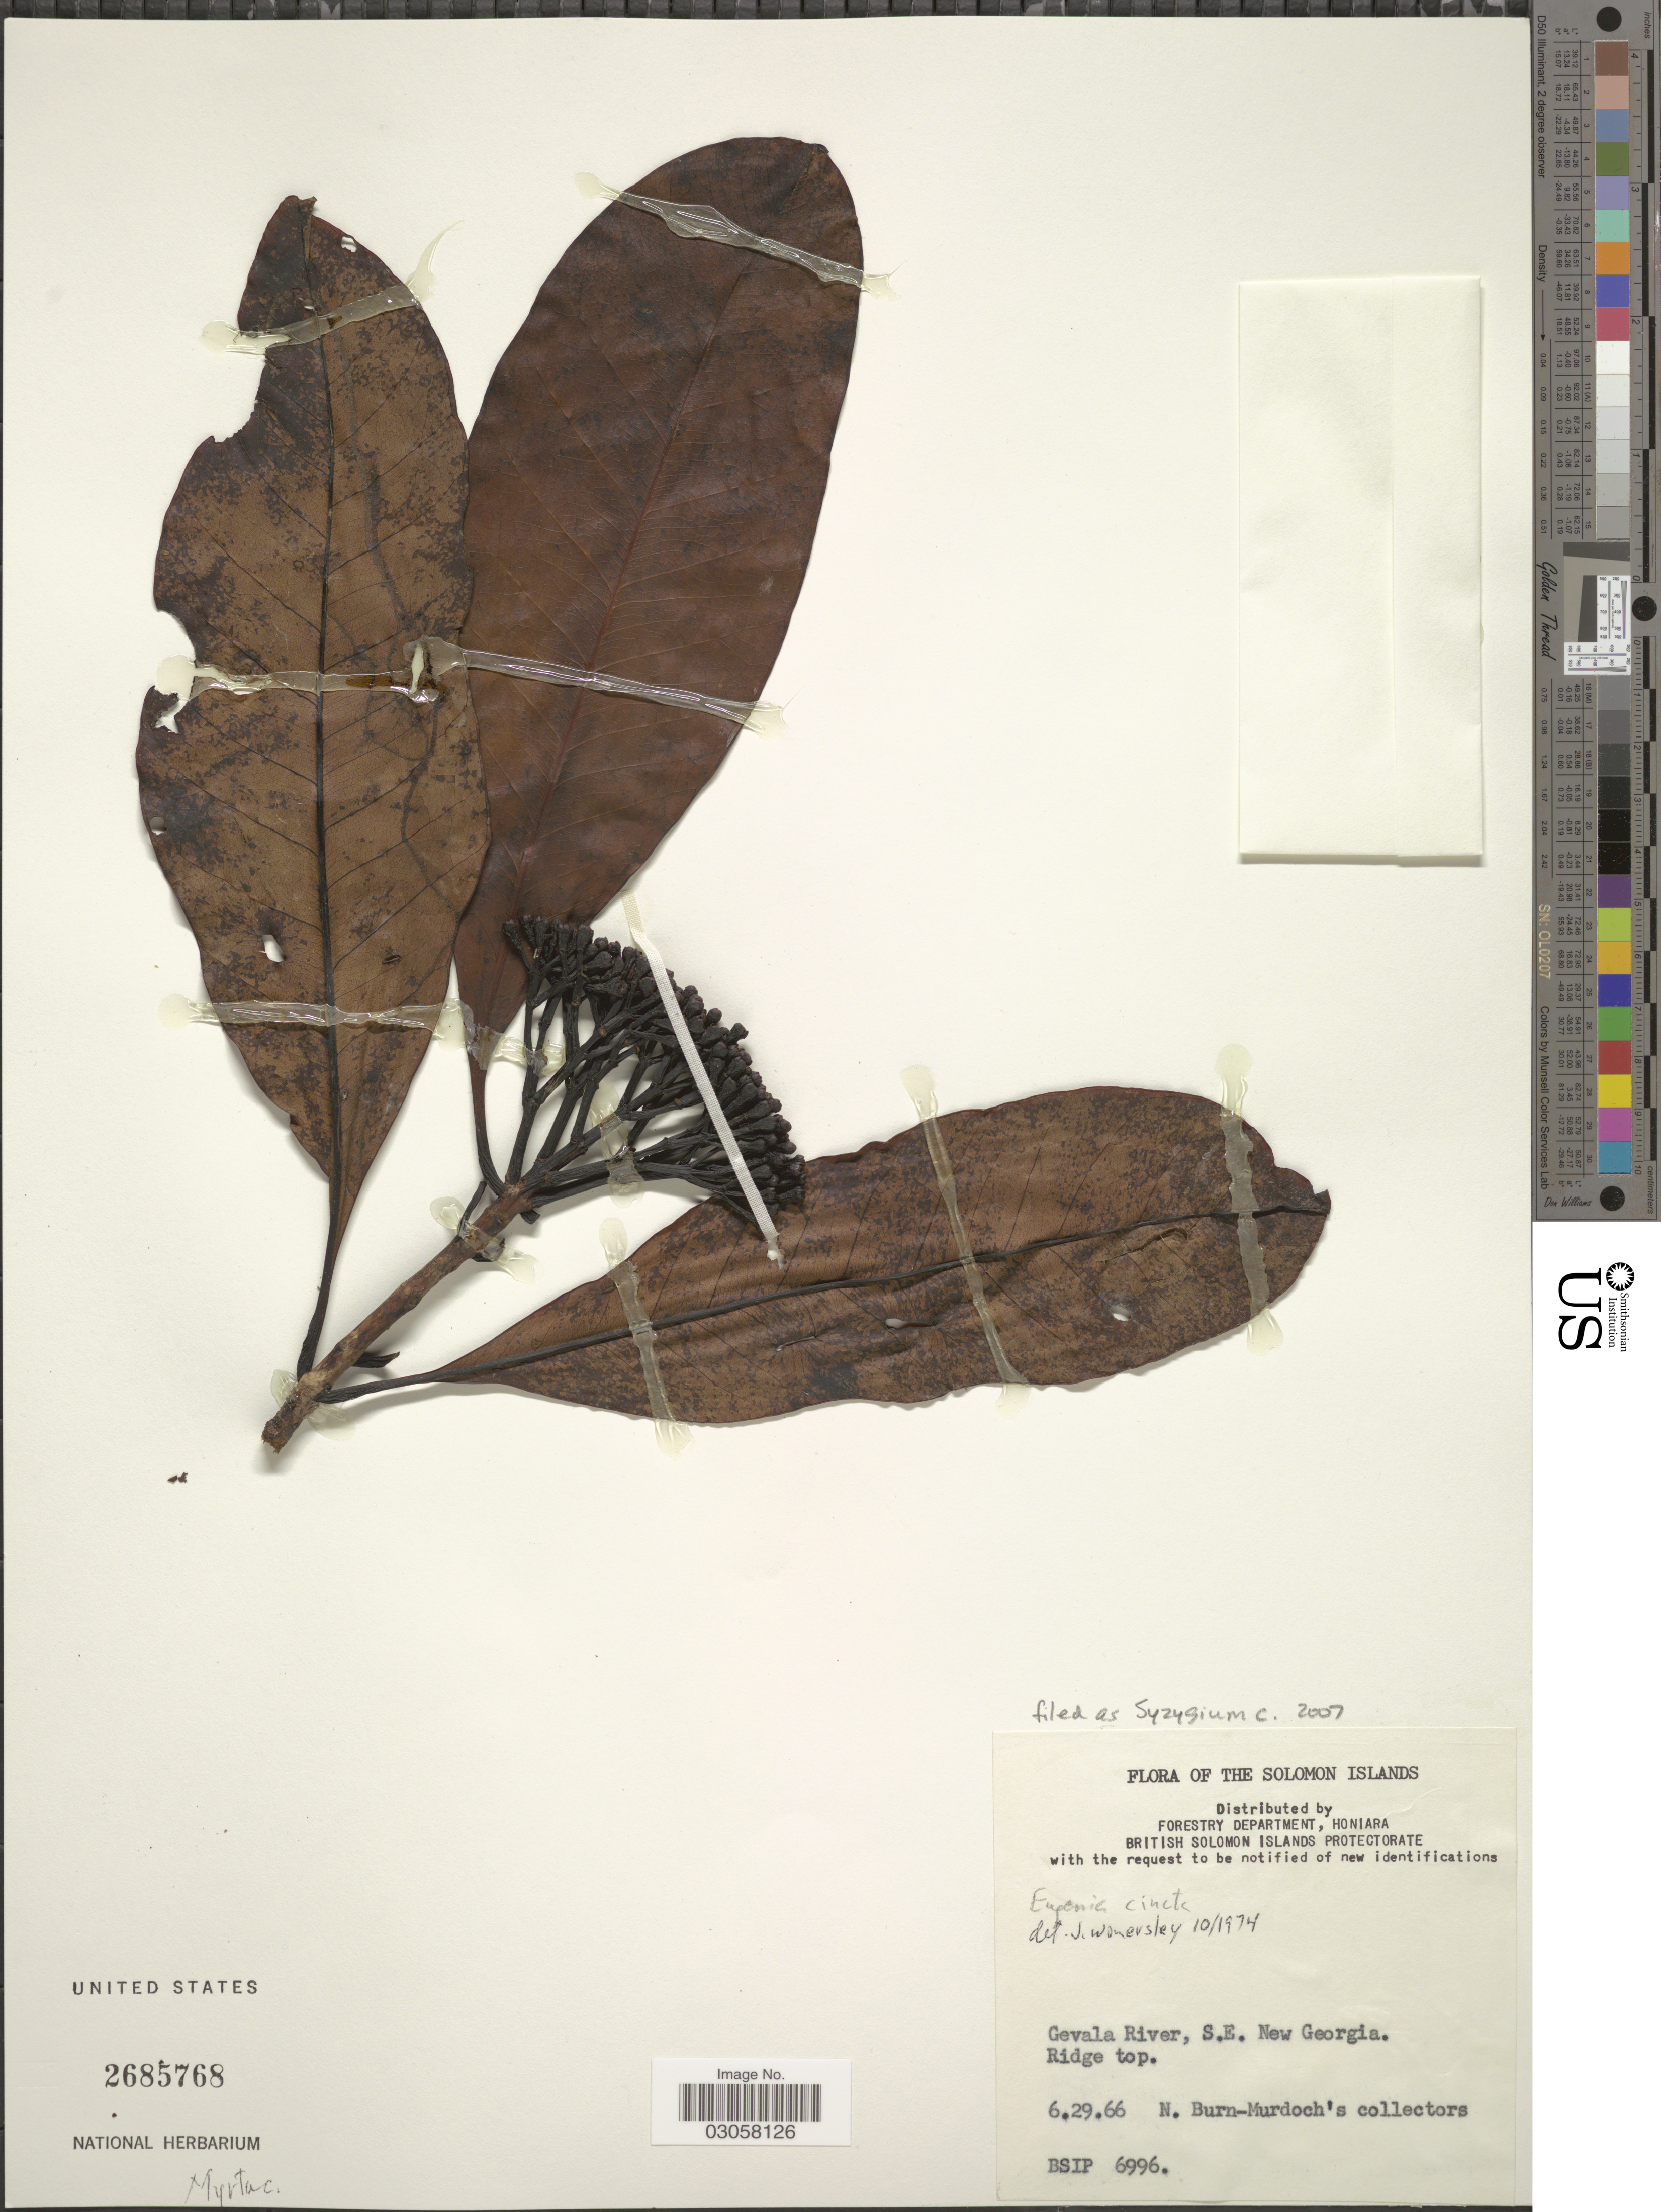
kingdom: Plantae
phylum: Tracheophyta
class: Magnoliopsida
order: Myrtales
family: Myrtaceae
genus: Syzygium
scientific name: Syzygium cinctum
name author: Merr. & L.M. Perry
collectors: N. Burn-Murdoch's collectors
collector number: BSIP 6996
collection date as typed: Transcribed d/m/y: 29/6/66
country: Solomon Islands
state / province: Solomon Islands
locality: Gevala River, S.E. New Georgia. Ridge top.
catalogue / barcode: US 2685768